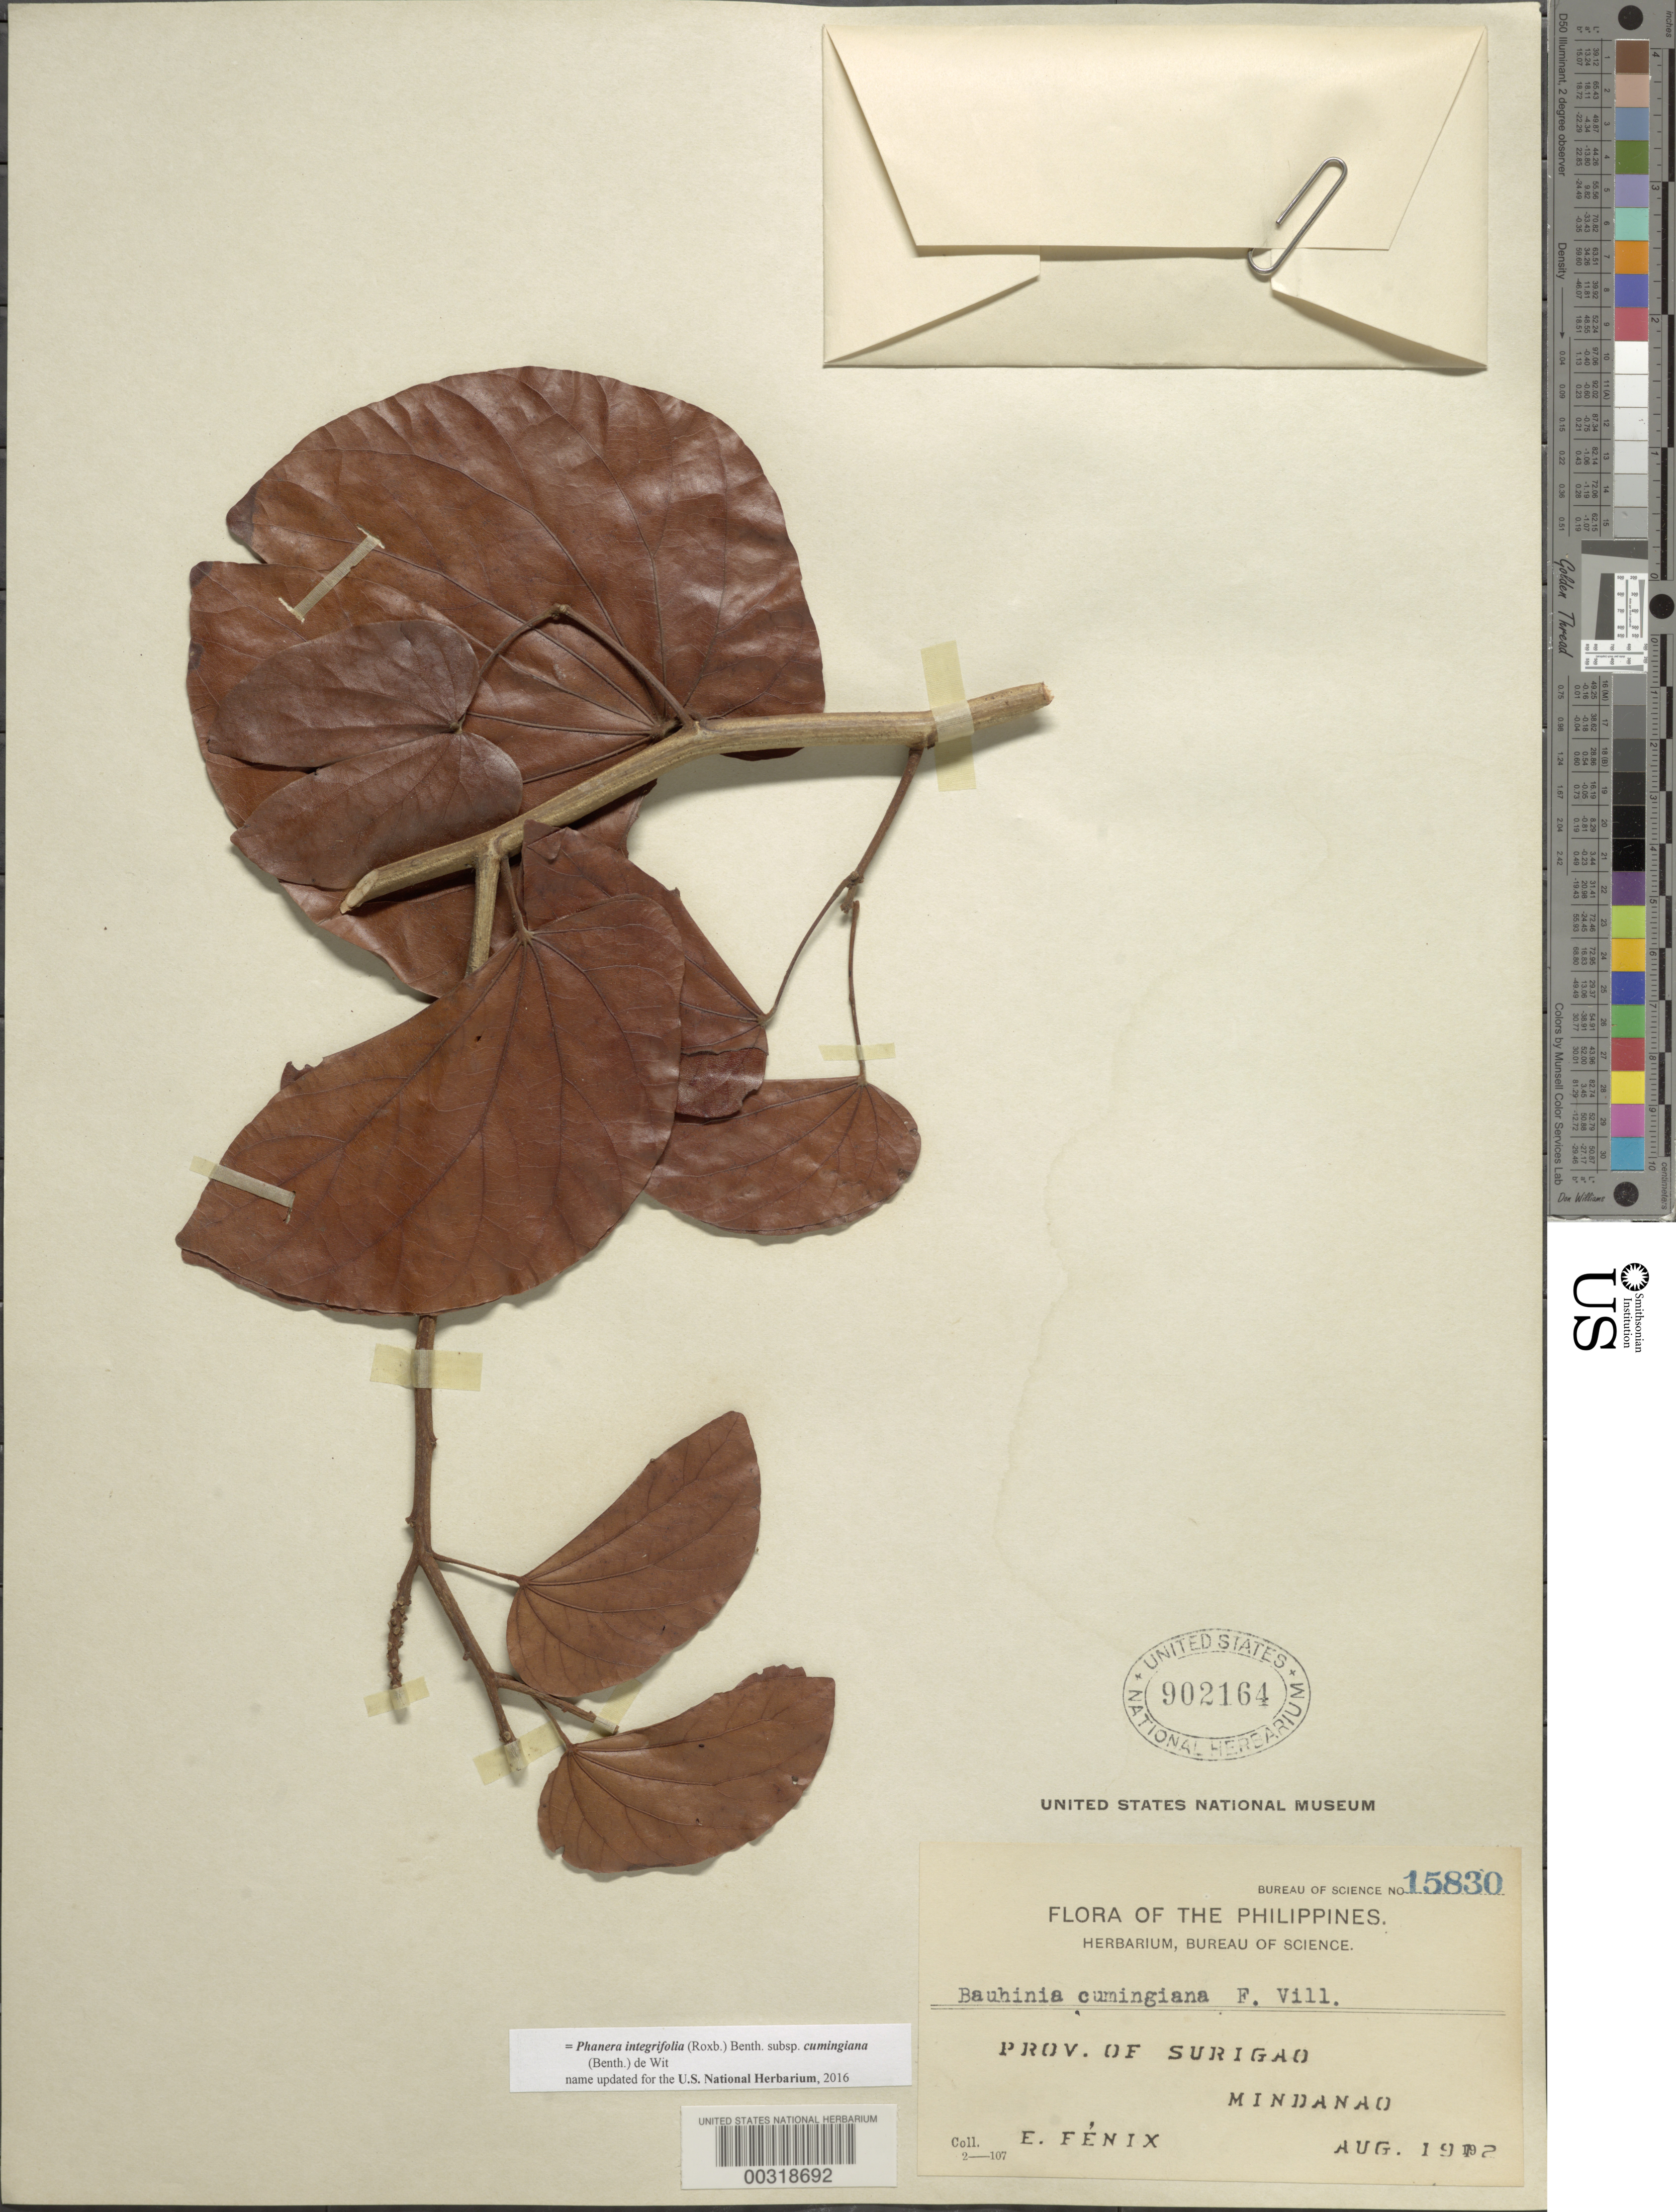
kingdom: Plantae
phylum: Tracheophyta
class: Magnoliopsida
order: Fabales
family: Fabaceae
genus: Phanera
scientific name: Phanera integrifolia subsp. cumingiana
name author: (Benth.) de Wit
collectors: E. Fenix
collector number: Bureau Of Science No. 15830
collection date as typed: Aug 1912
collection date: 1912-08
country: Philippines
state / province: Caraga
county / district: Surigao del Norte / Surigao del Sur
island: Mindanao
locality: Paluan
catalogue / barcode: US 902164